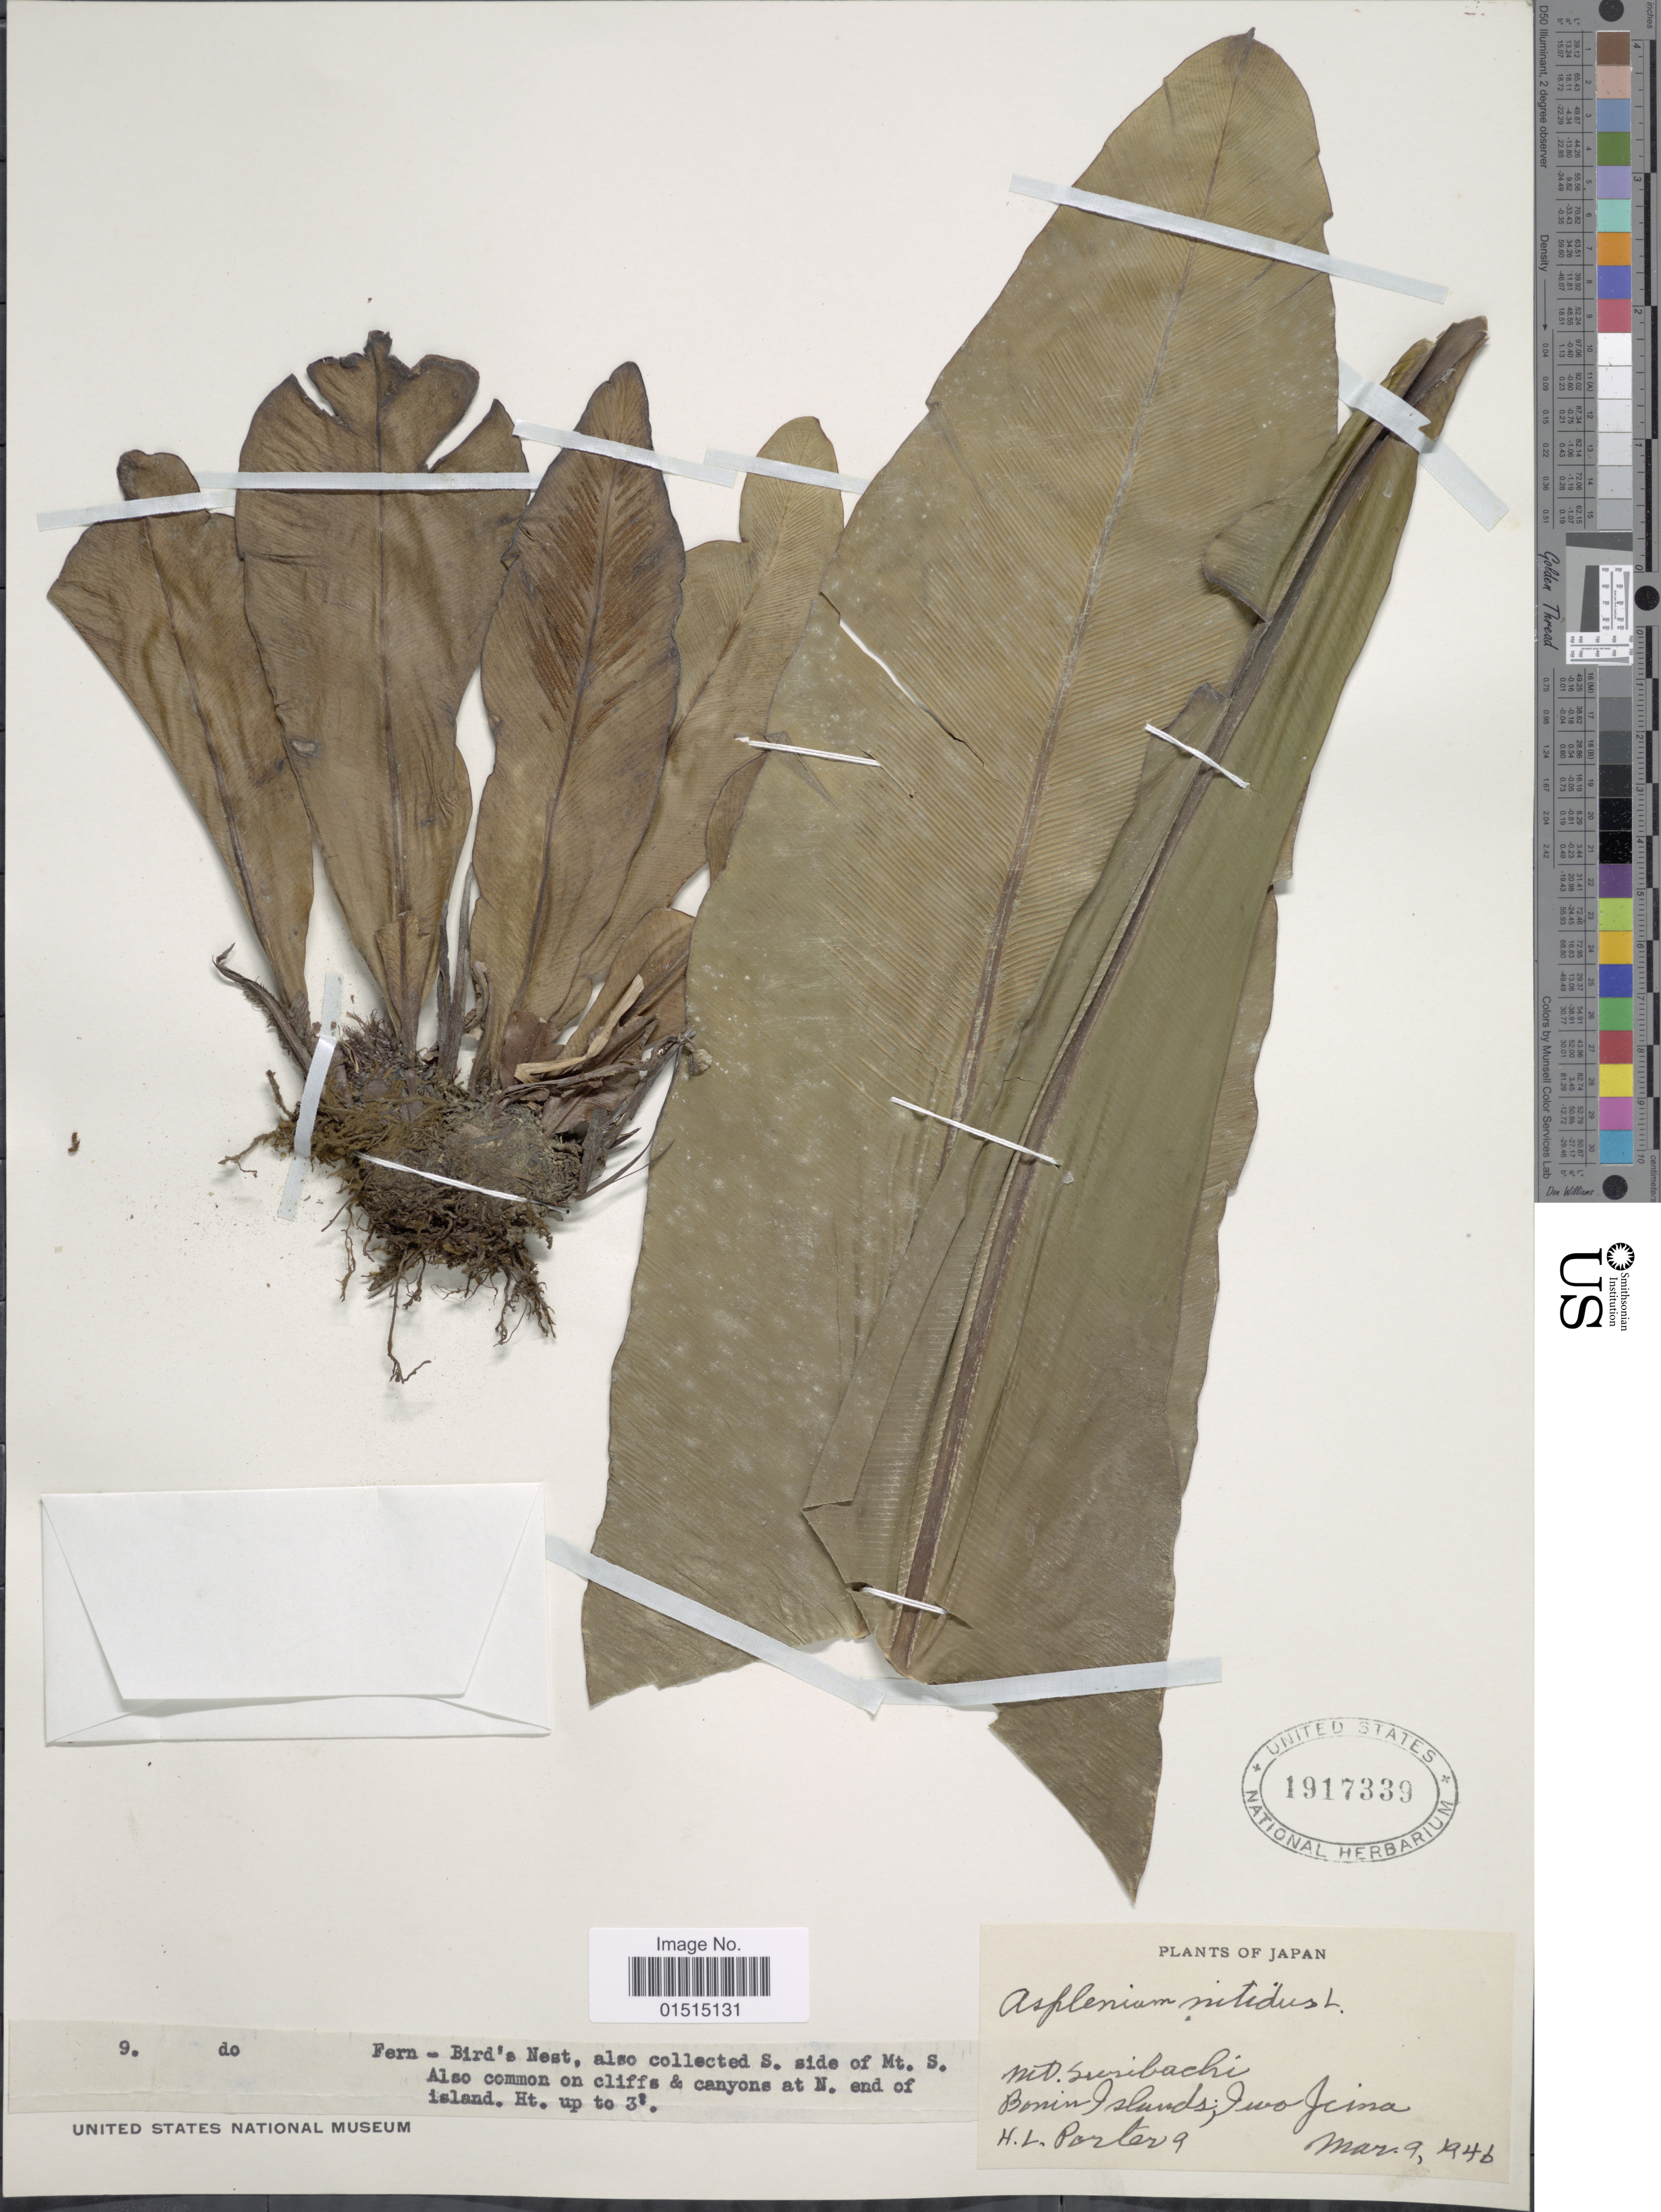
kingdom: Plantae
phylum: Tracheophyta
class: Polypodiopsida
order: Polypodiales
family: Aspleniaceae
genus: Asplenium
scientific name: Asplenium nidus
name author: L.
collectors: H. L. Porter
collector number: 9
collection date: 1946-03-09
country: Japan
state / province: Tokyo, Federal City of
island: Bonin Islands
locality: Mt. Suribachi, Bonin Islands; Iwo Jima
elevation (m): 1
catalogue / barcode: US 1917339